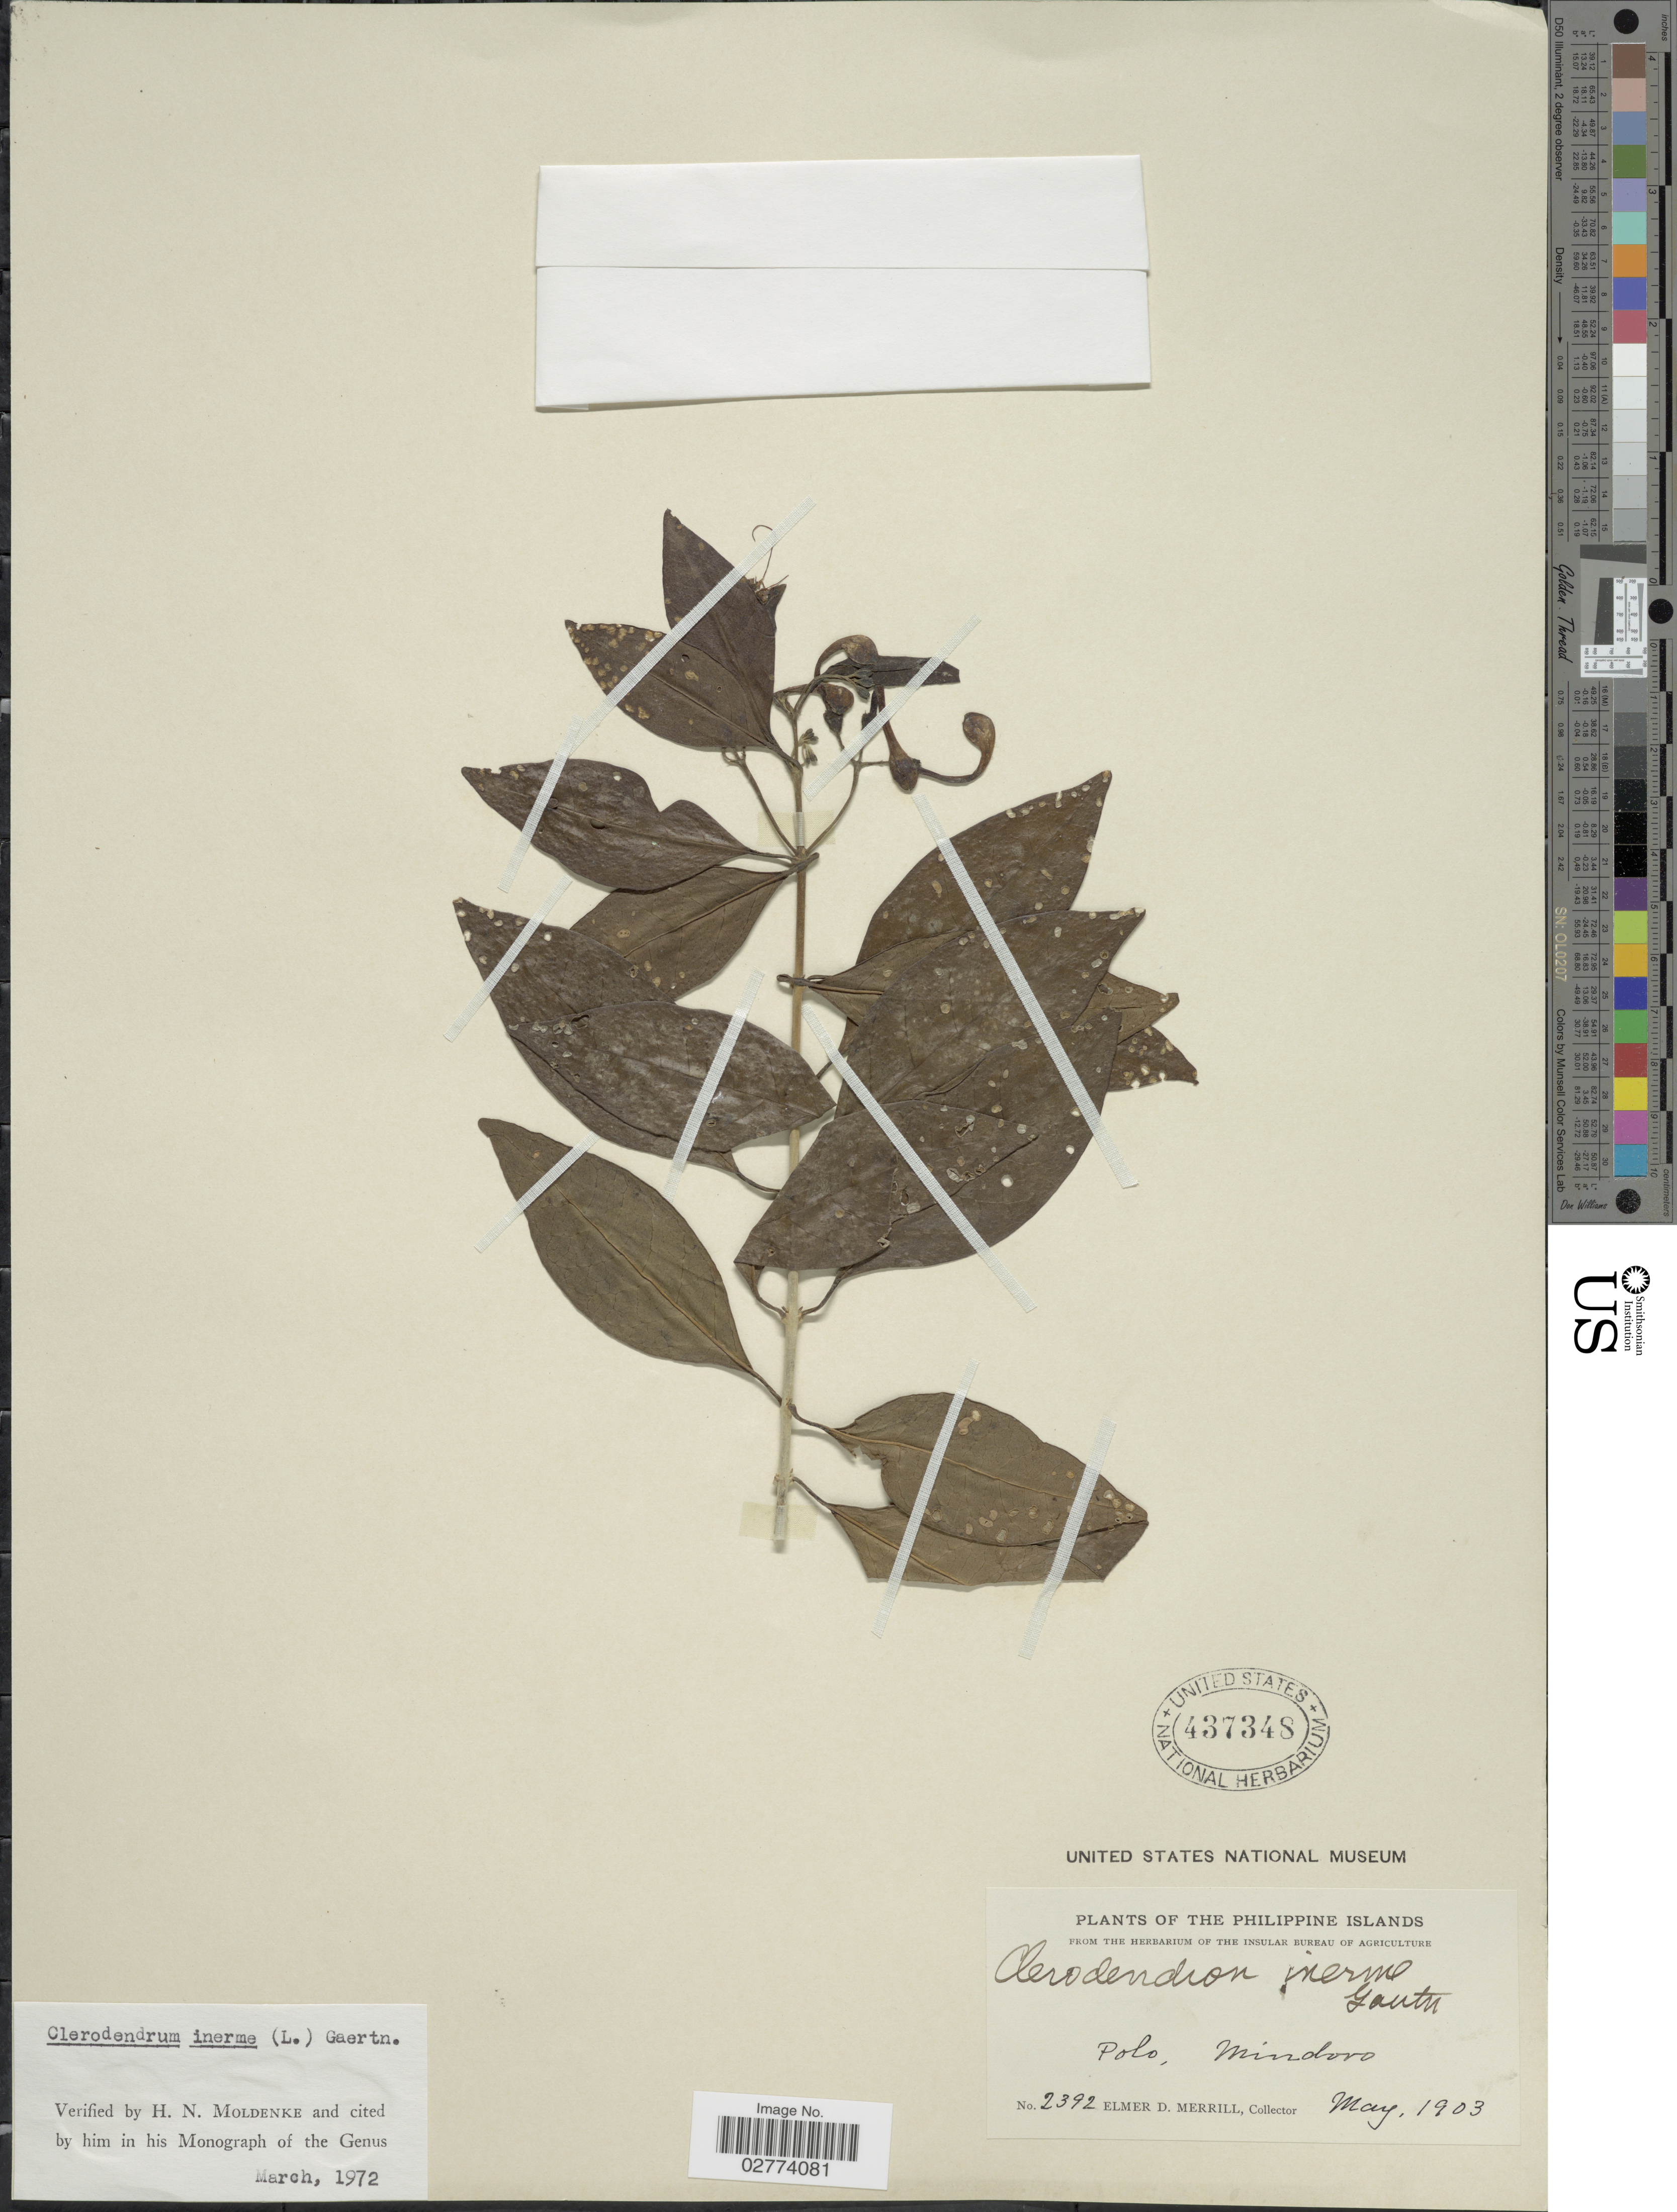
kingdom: Plantae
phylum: Tracheophyta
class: Magnoliopsida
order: Lamiales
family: Lamiaceae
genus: Clerodendrum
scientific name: Clerodendrum inerme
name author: (L.) Gaertn.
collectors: E. D. Merrill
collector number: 2392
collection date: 1903-05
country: Philippines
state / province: Mimaropa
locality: Polo, Mindoro.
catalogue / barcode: US 437348